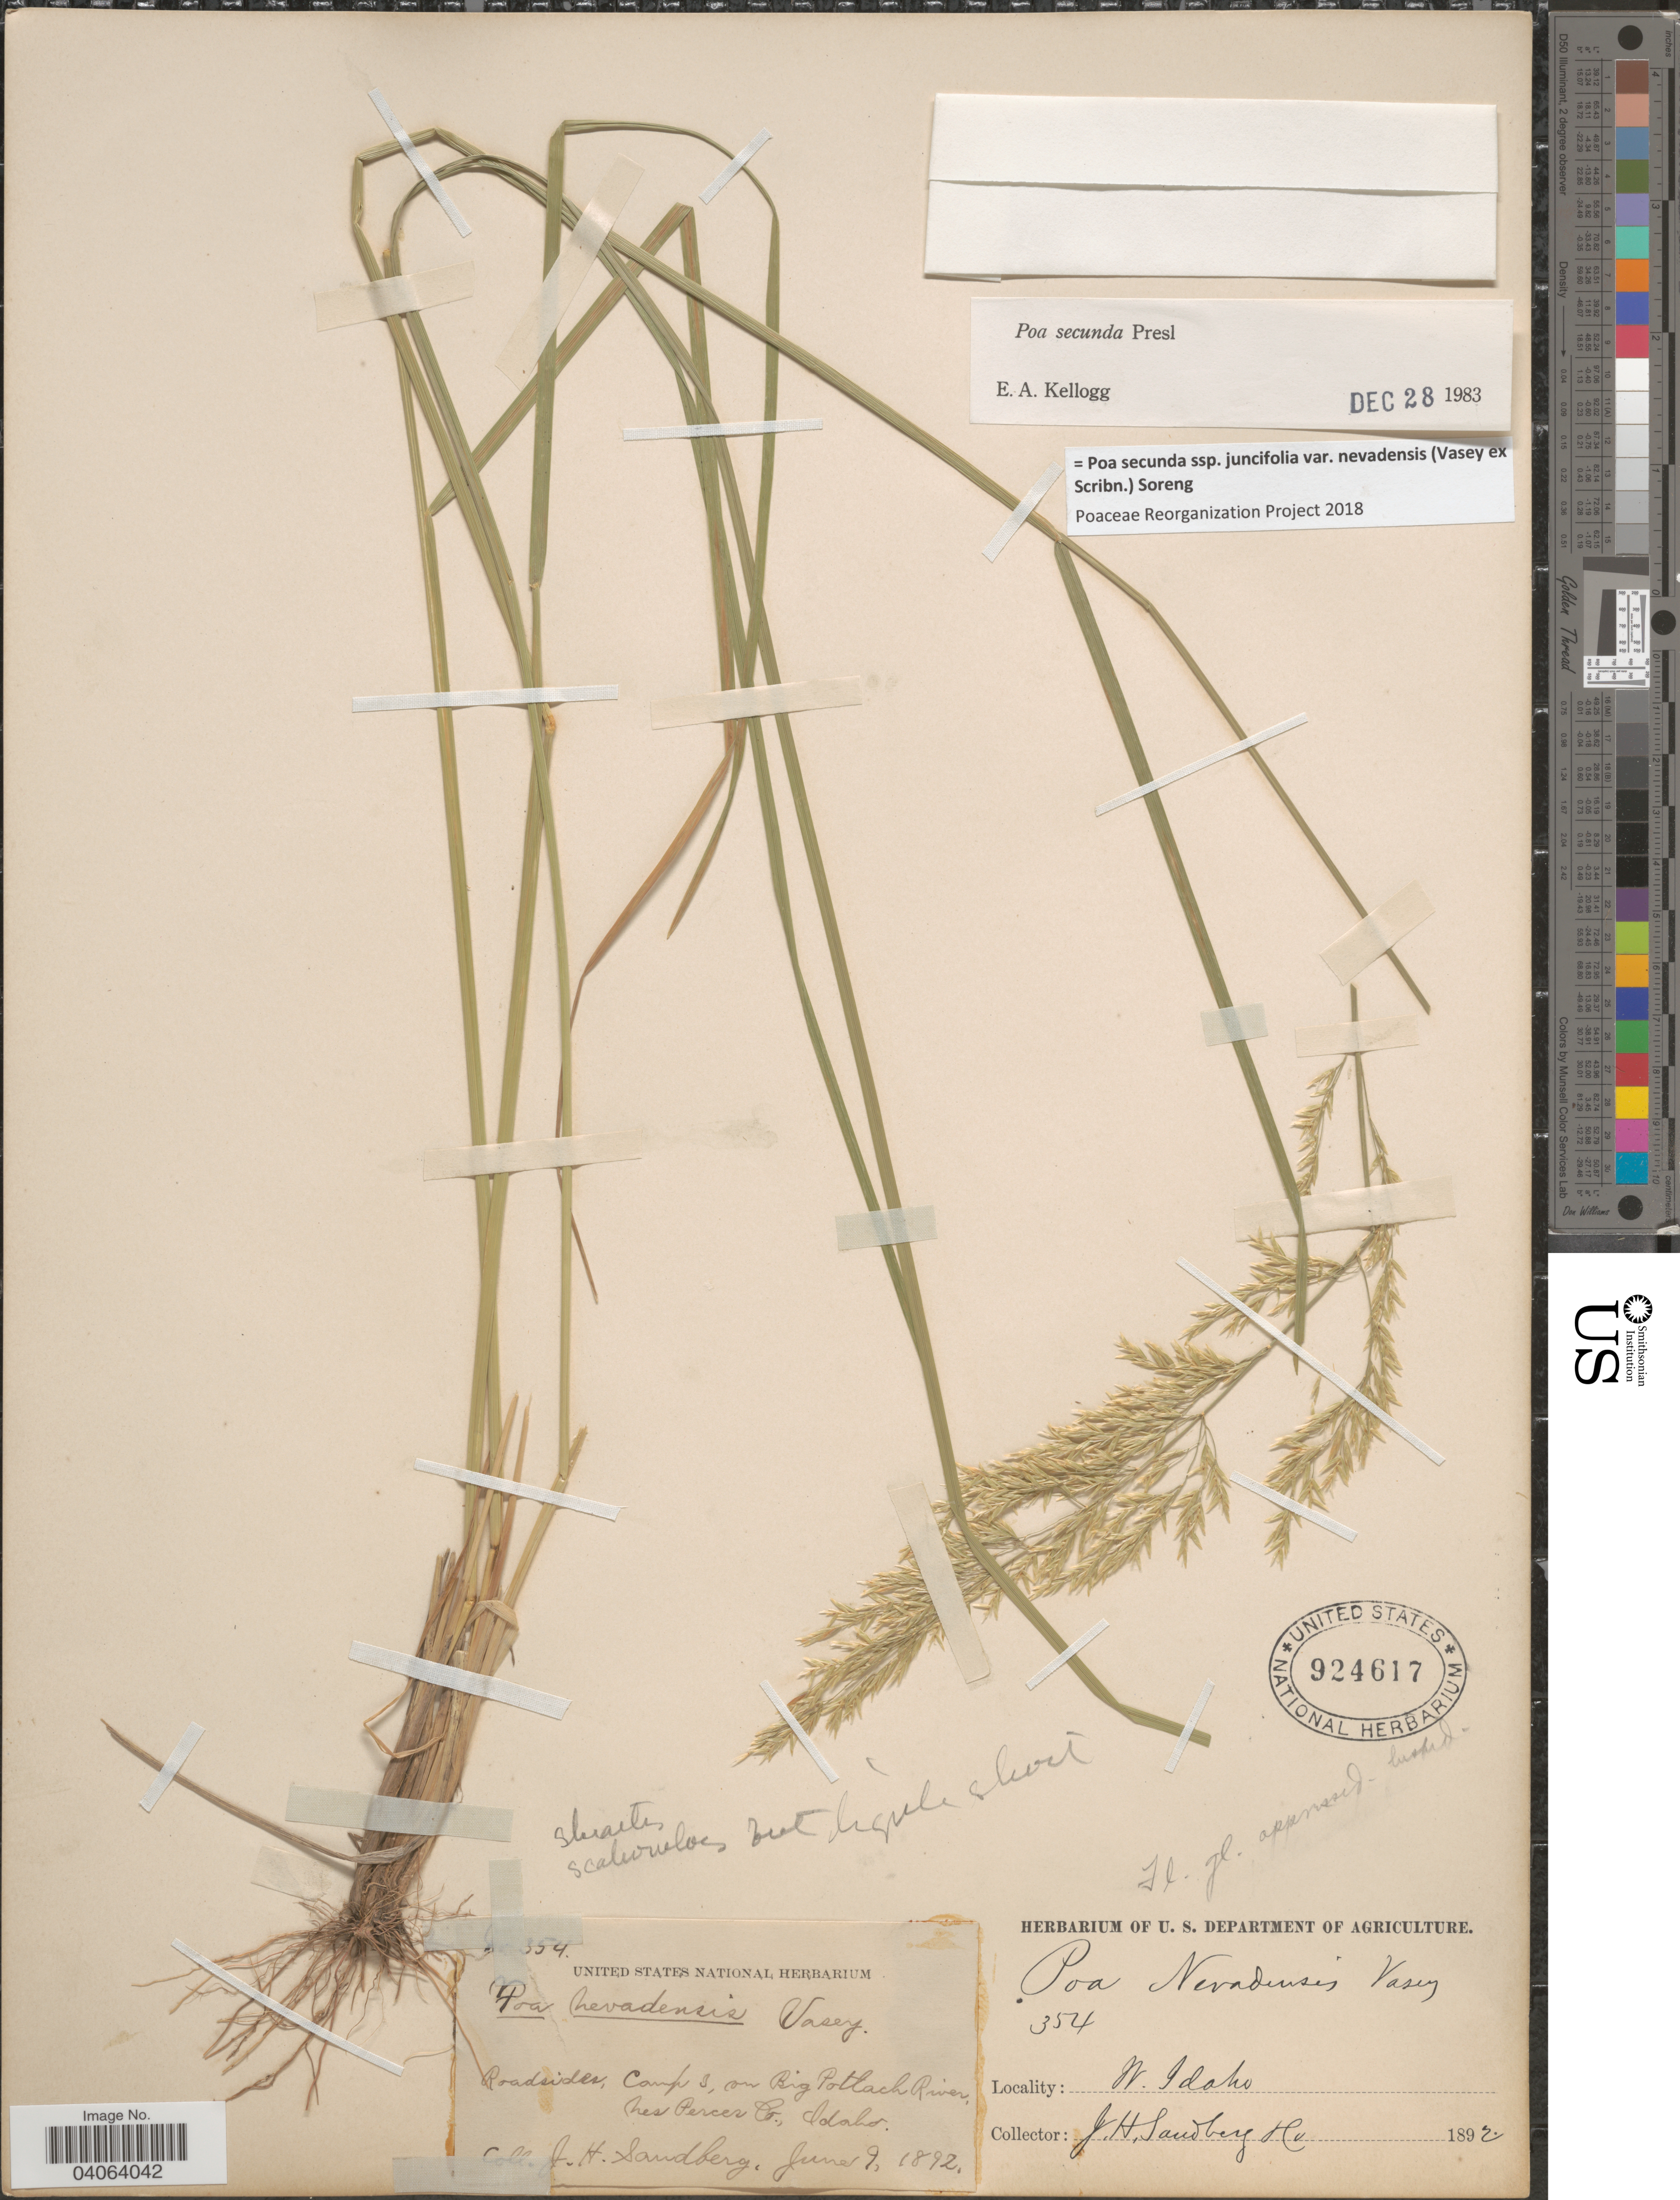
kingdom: Plantae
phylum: Tracheophyta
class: Liliopsida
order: Poales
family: Poaceae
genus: Poa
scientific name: Poa secunda subsp. juncifolia var. nevadensis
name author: (Vasey ex Scribn.) Soreng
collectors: J. H. Sandberg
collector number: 354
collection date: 1892-06-09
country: United States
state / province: Idaho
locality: Roadside, Camp 3, on Big Pottach River, Nes Percez Co. N. Idaho.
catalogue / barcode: US 924617